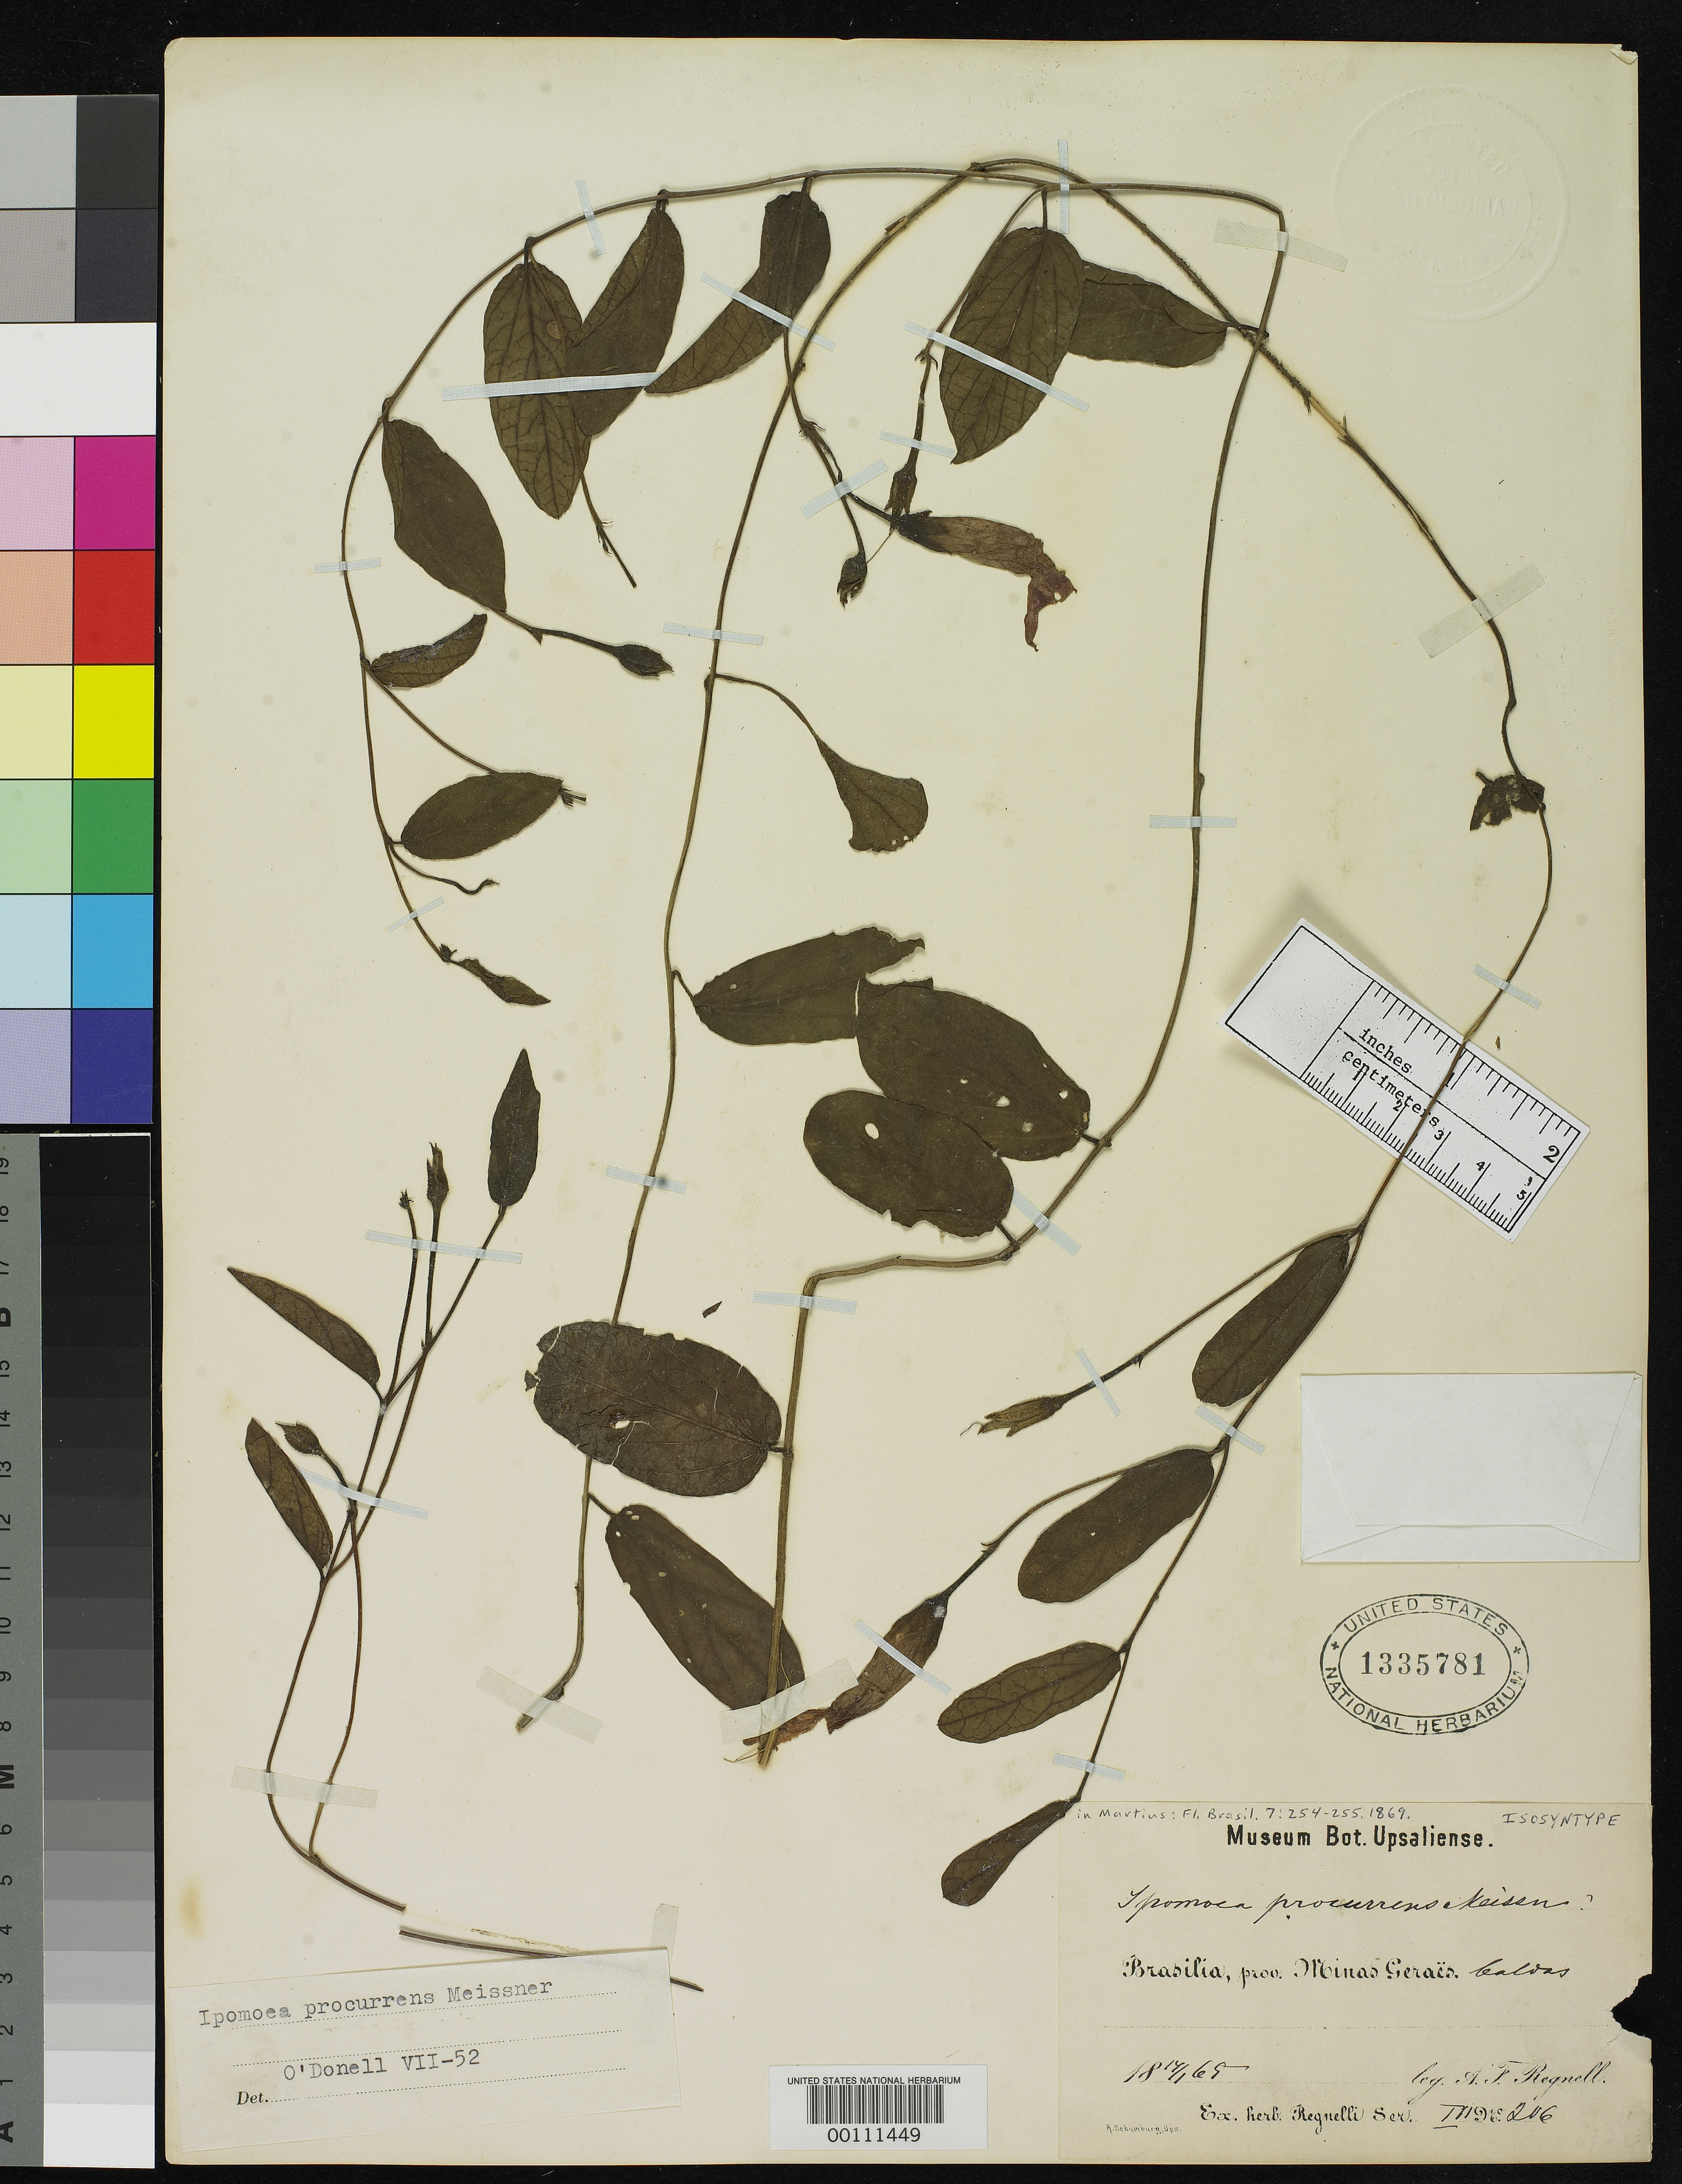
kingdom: Plantae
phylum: Tracheophyta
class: Magnoliopsida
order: Solanales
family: Convolvulaceae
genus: Ipomoea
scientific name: Ipomoea procurrens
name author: Meisn. in Mart.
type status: Isosyntype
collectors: A. F. Regnell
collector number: III 206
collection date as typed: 14 Jan 1869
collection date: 1869-01-14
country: Brazil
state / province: Minas Gerais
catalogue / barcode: US 1335781